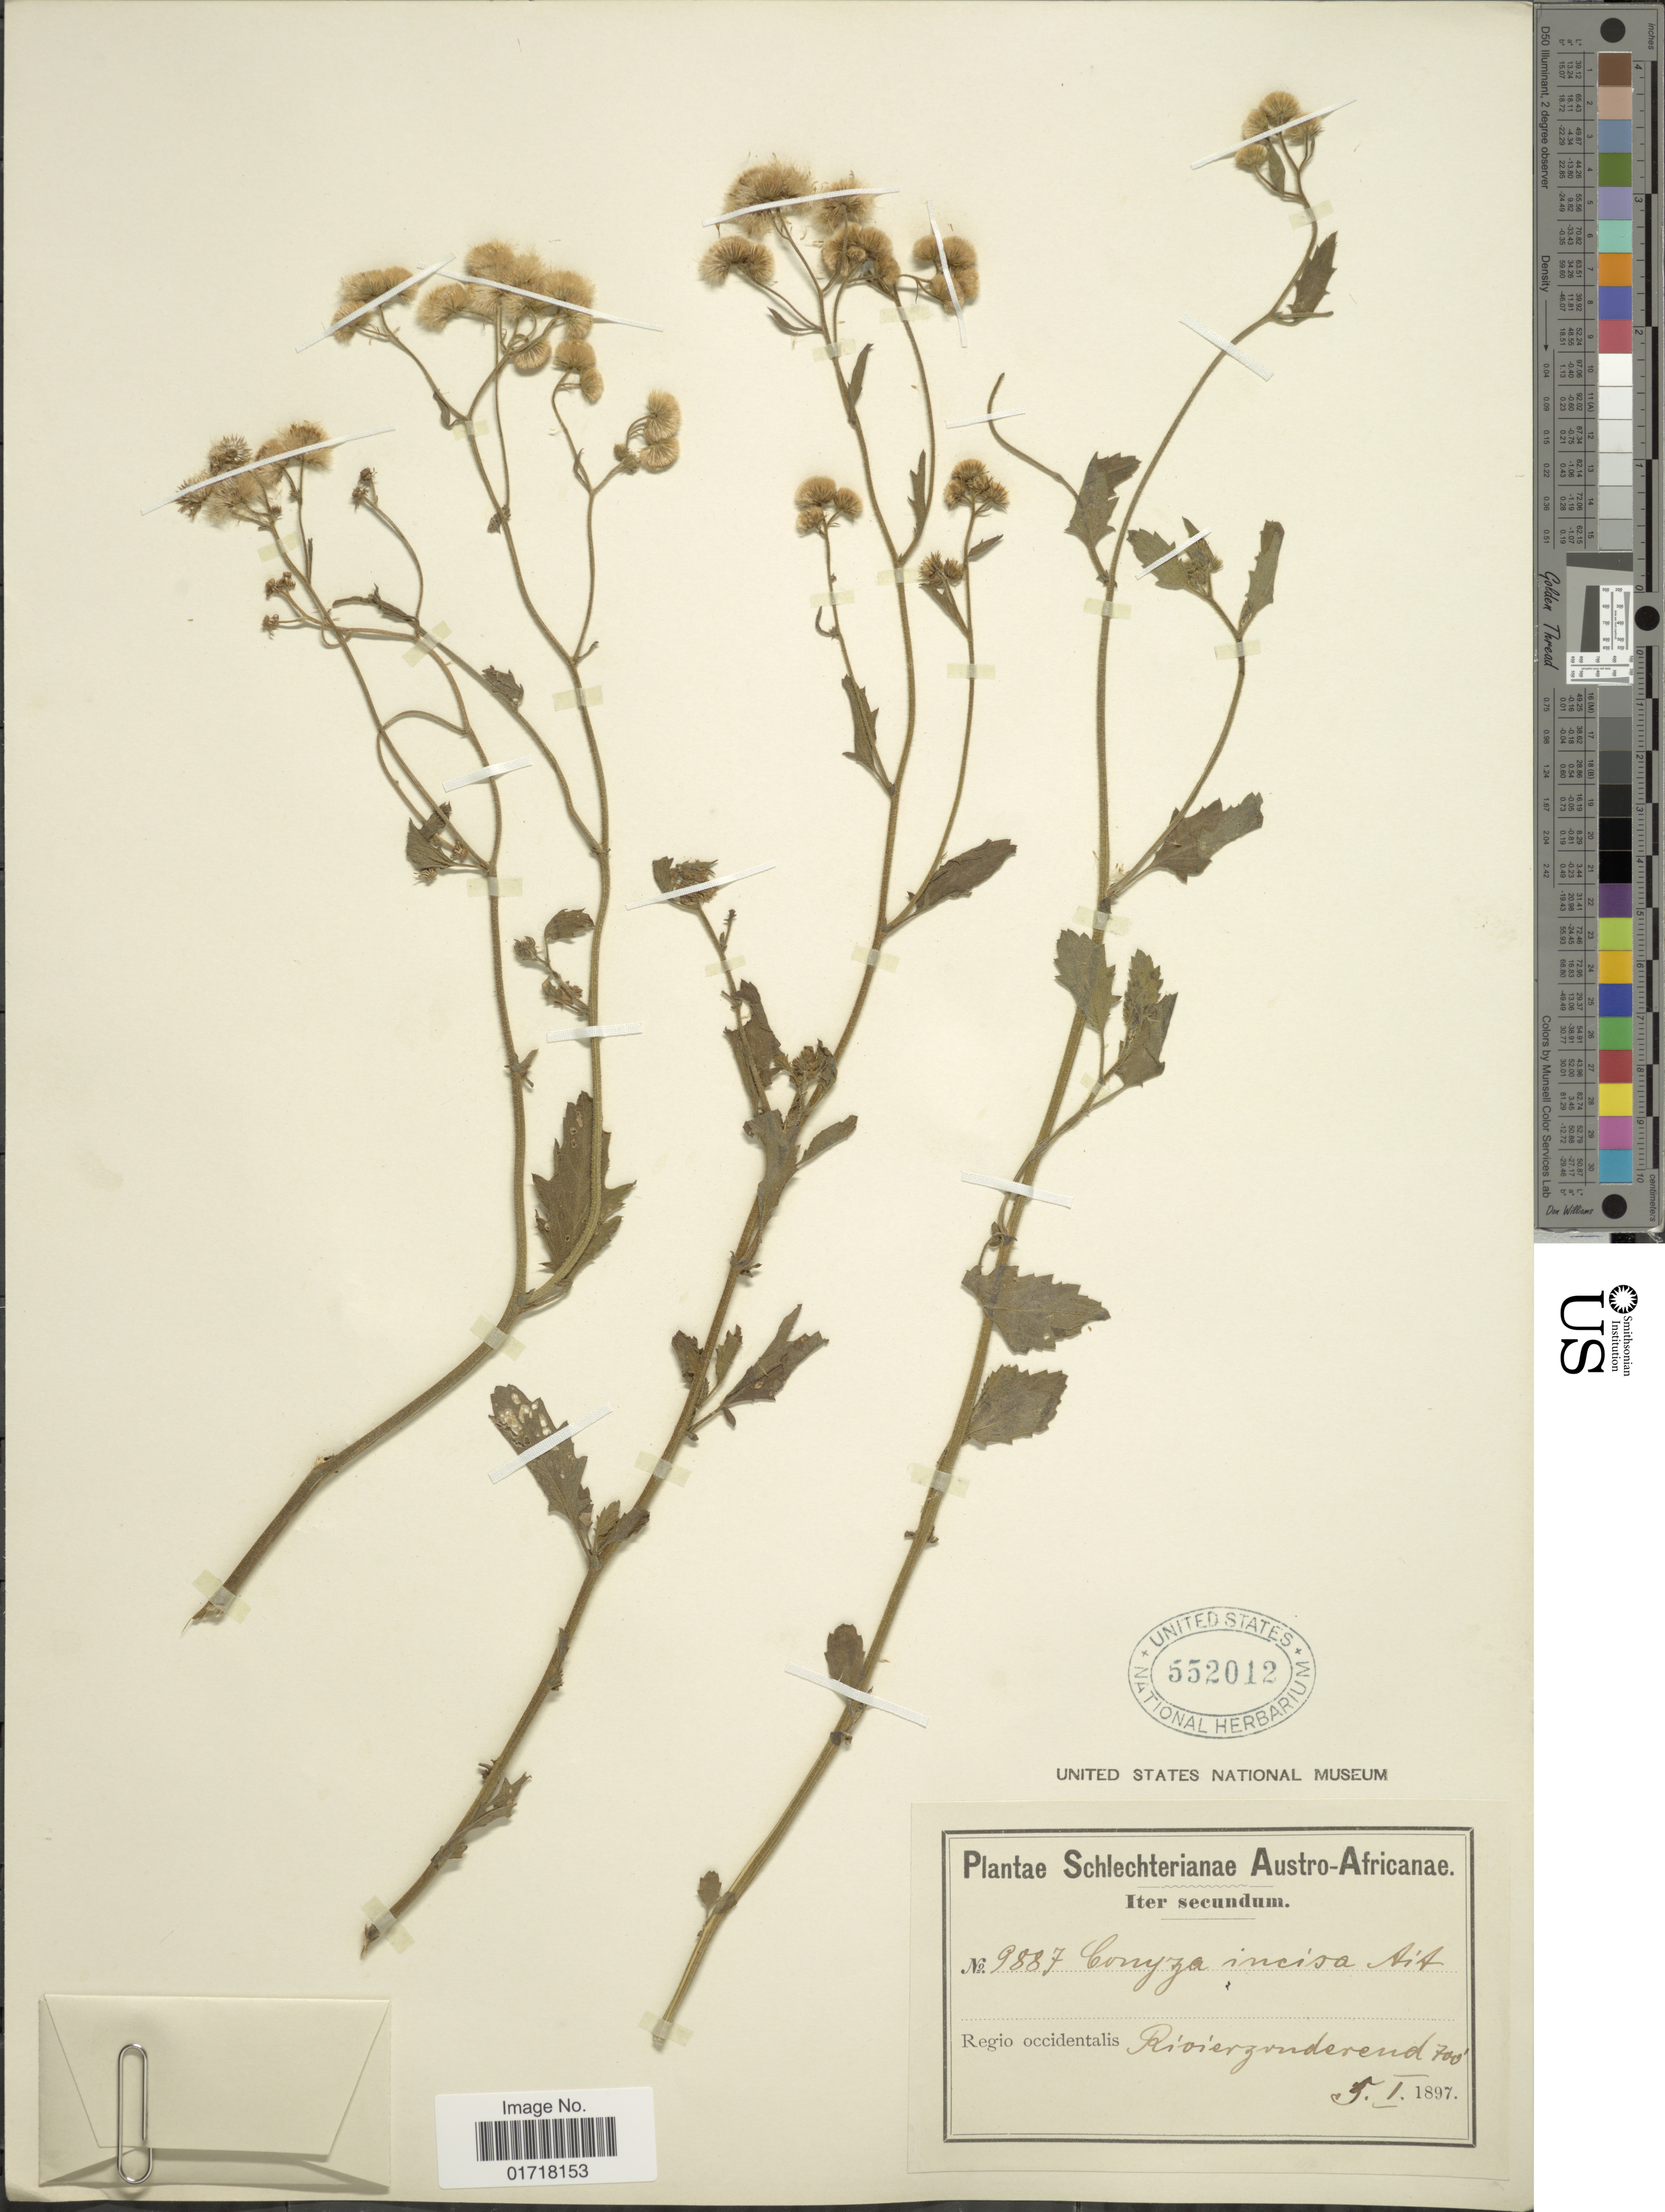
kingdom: Plantae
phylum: Tracheophyta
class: Magnoliopsida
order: Asterales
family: Asteraceae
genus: Conyza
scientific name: Conyza incisa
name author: Aiton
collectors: Schlechter, --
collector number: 9887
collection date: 1897-01-05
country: South Africa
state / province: Western Cape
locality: Regio occidentalis, Riviersonderend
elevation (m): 213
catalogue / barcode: US 552012